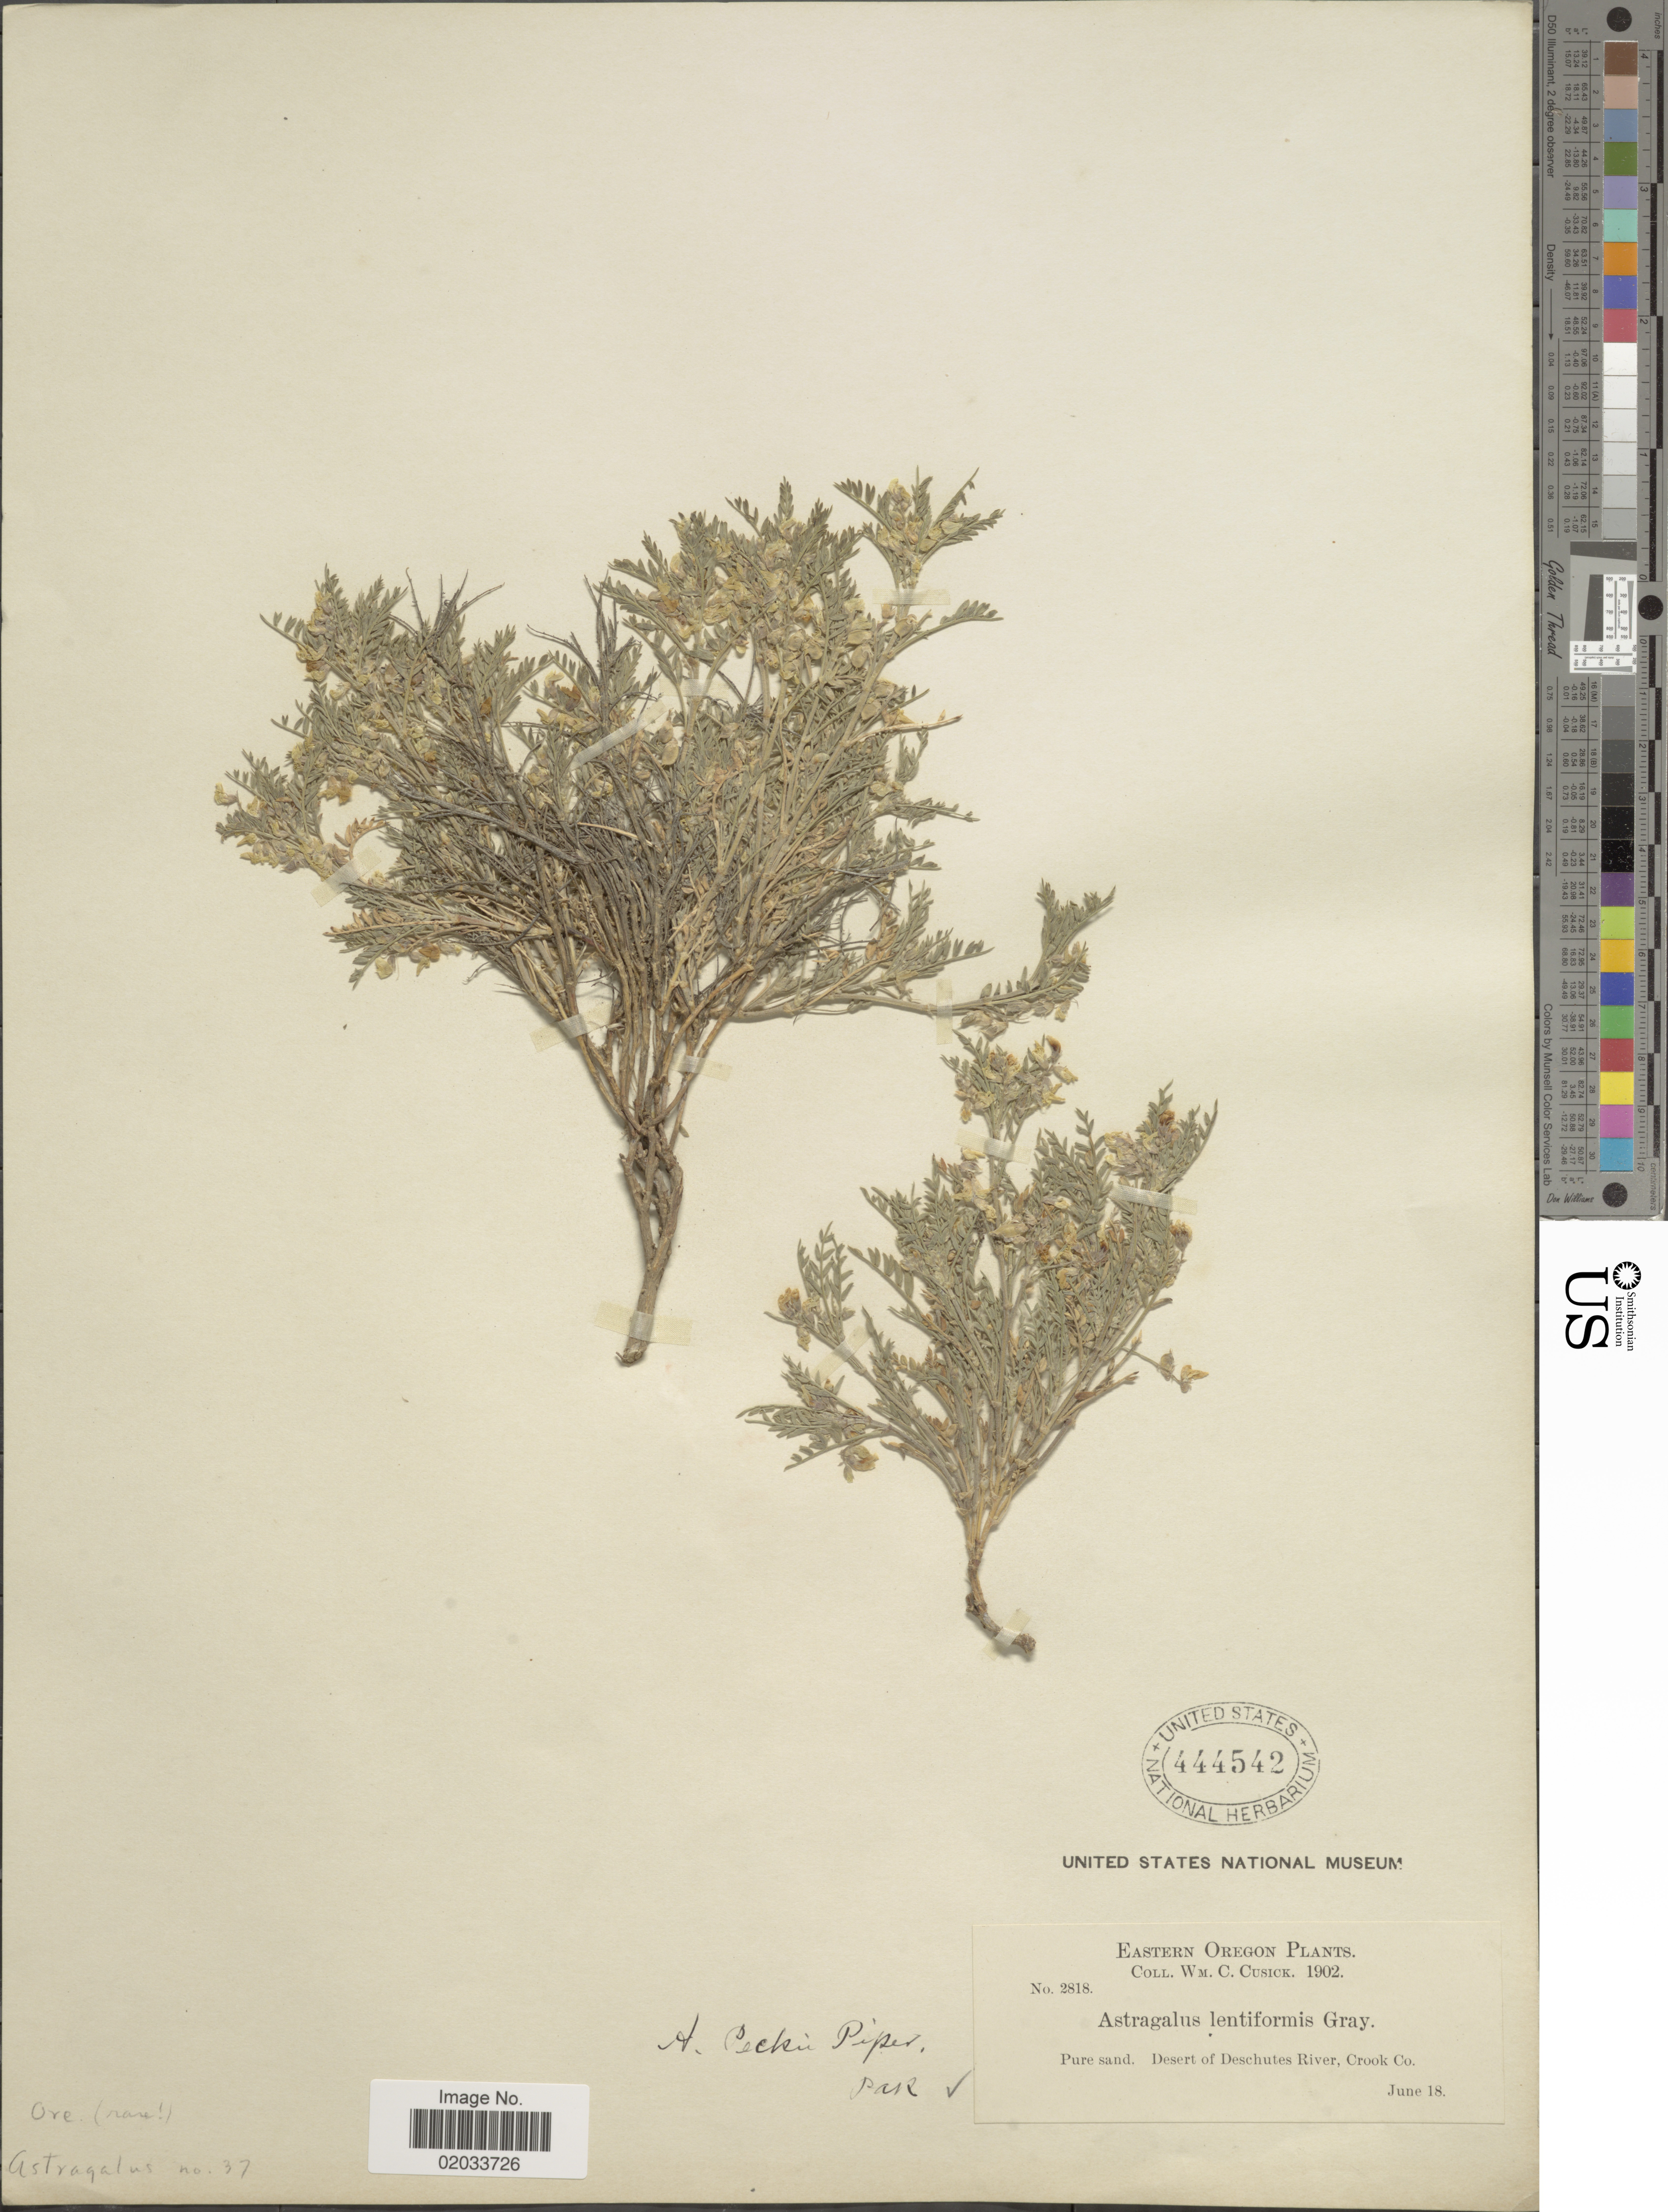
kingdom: Plantae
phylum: Tracheophyta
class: Magnoliopsida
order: Fabales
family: Fabaceae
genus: Astragalus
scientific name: Astragalus peckii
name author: Piper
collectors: W. C. Cusick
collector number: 2818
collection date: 1902-06-18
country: United States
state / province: Oregon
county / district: Crook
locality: Eastern Oregon, Pure sand. Desert of Deschutes River, Crook Co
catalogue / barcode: US 444542